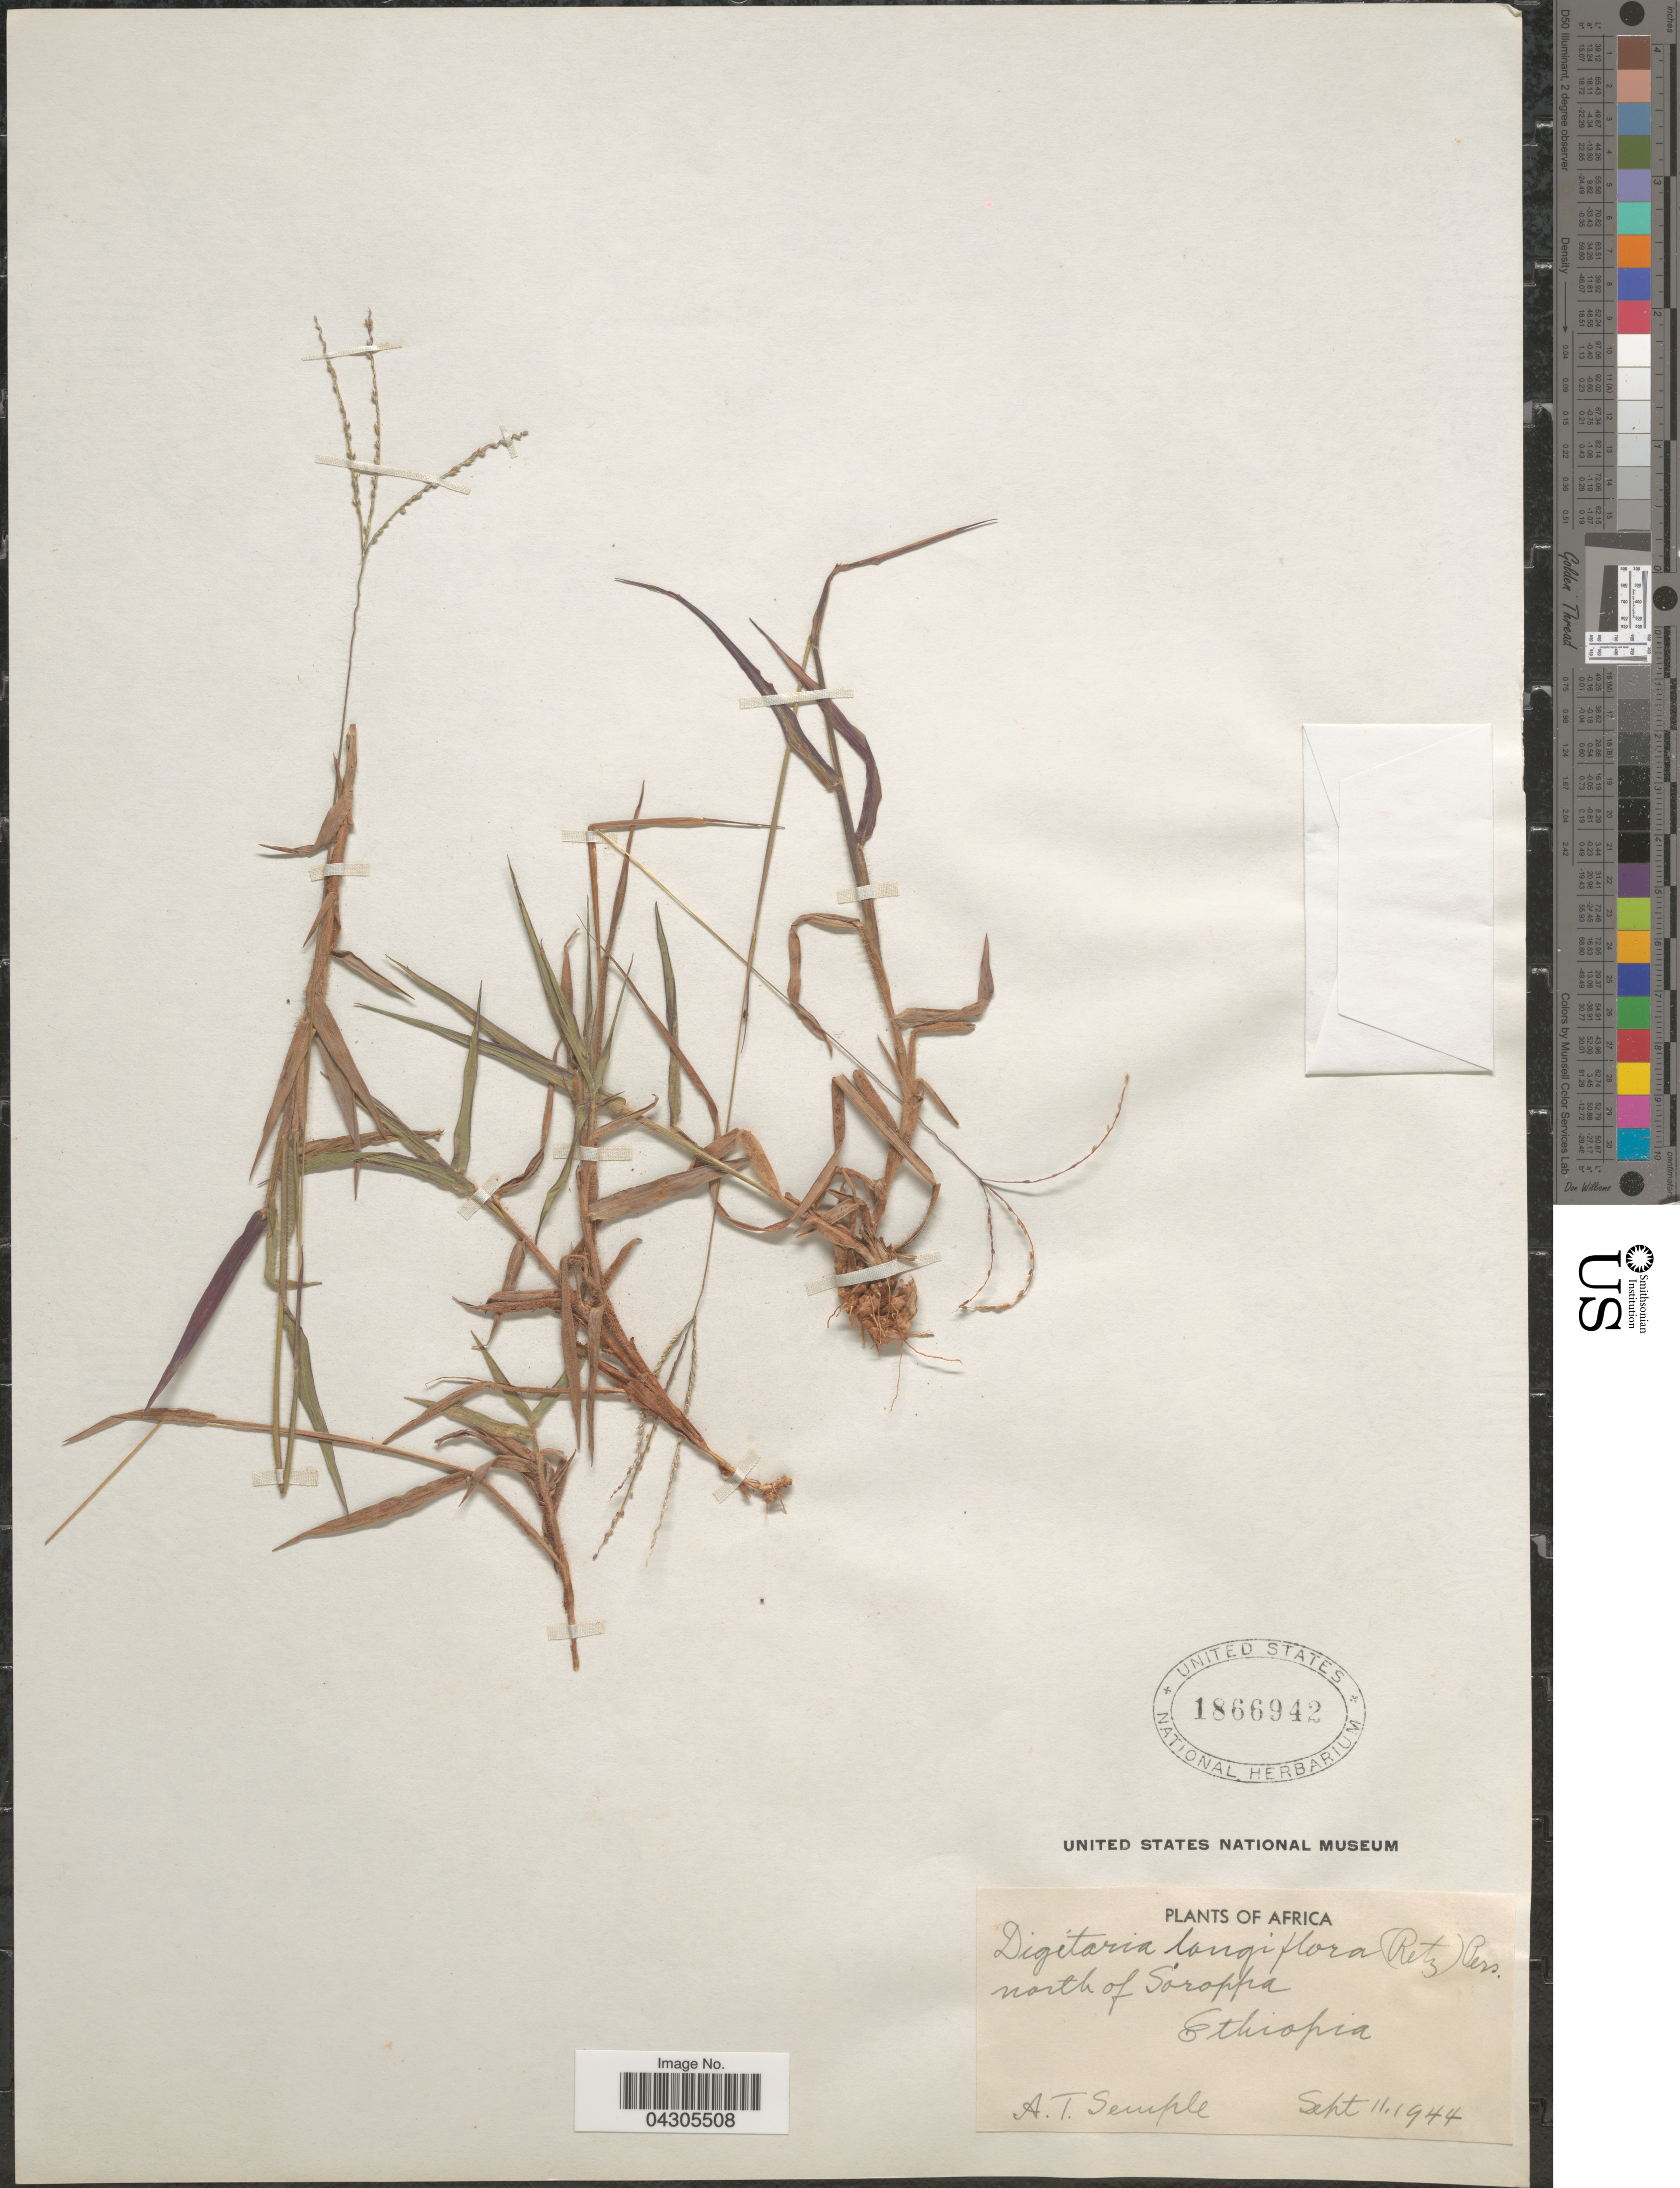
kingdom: Plantae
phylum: Tracheophyta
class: Liliopsida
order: Poales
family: Poaceae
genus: Digitaria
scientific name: Digitaria longiflora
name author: (Retz.) Pers.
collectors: A. Semple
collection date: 1944-09-11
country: Ethiopia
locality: North of Soroppa.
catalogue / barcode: US 1866942